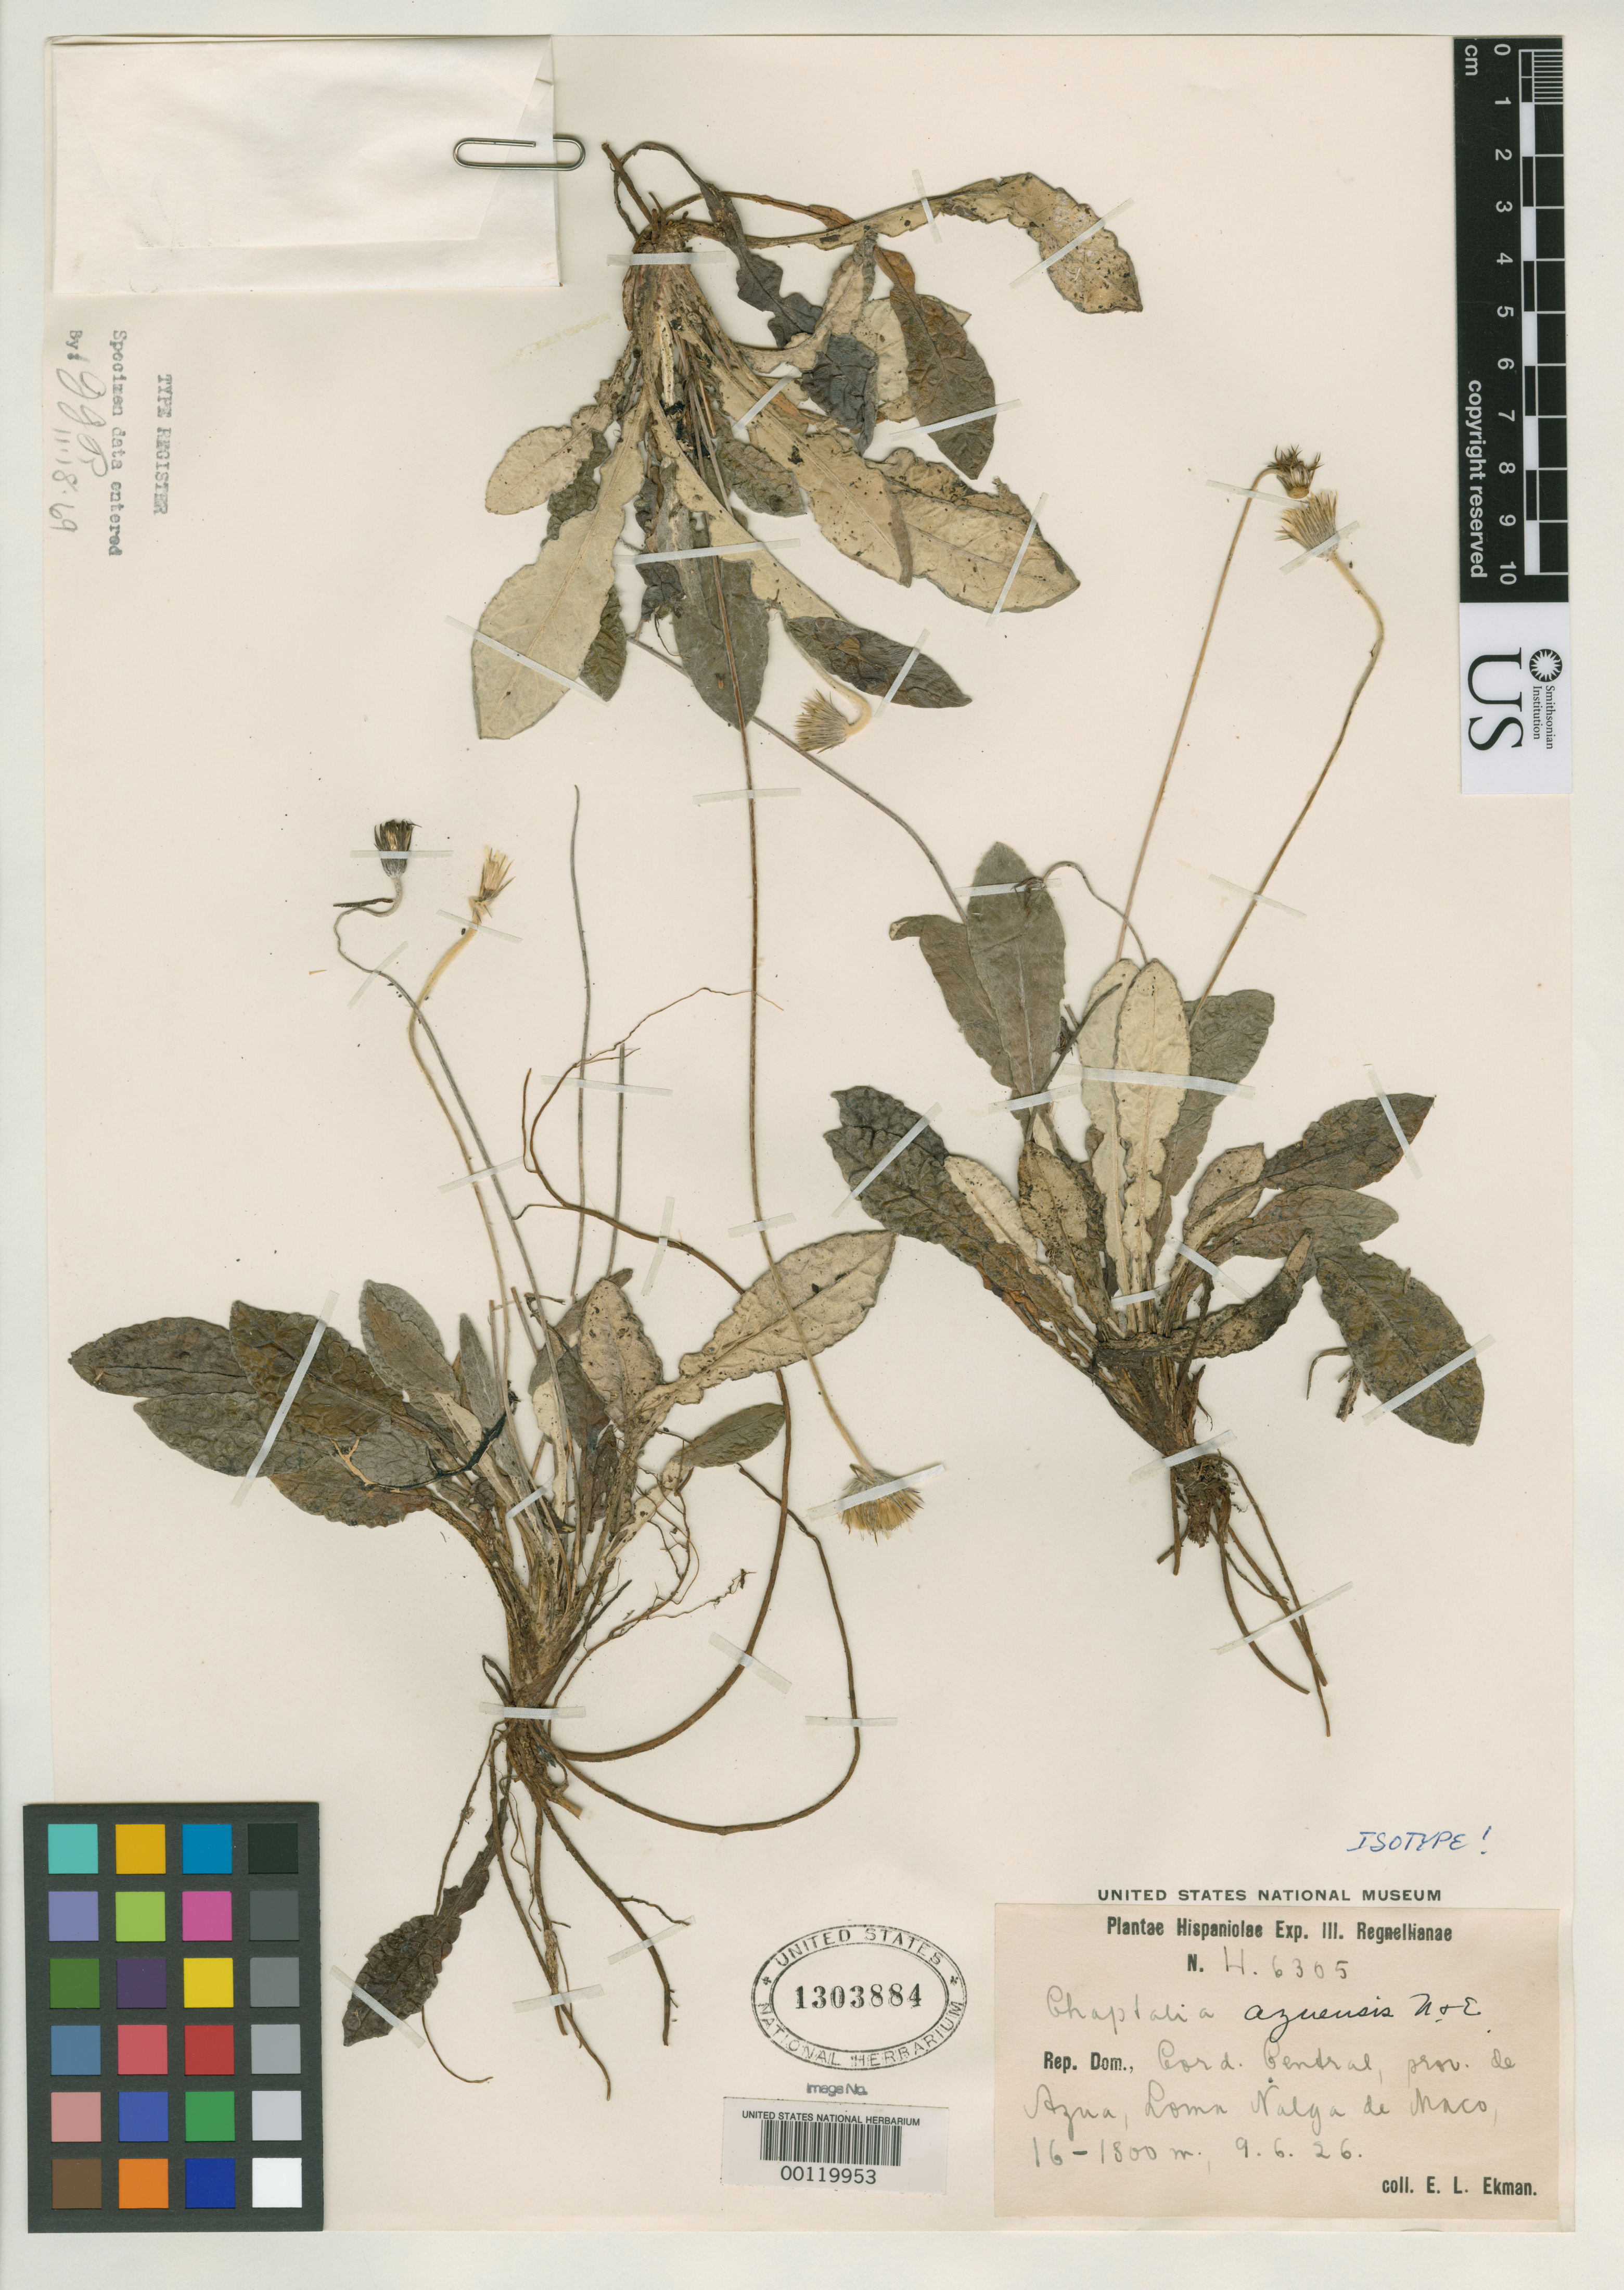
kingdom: Plantae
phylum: Tracheophyta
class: Magnoliopsida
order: Asterales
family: Asteraceae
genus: Chaptalia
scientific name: Chaptalia azuensis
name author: Urb. & Ekman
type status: Isosyntype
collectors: E. L. Ekman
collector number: H 6305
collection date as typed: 09 Jun 1926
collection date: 1926-06-09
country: Dominican Republic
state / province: Azua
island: Hispaniola Island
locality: Loma Nalga de Maco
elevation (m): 1600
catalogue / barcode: US 1303884